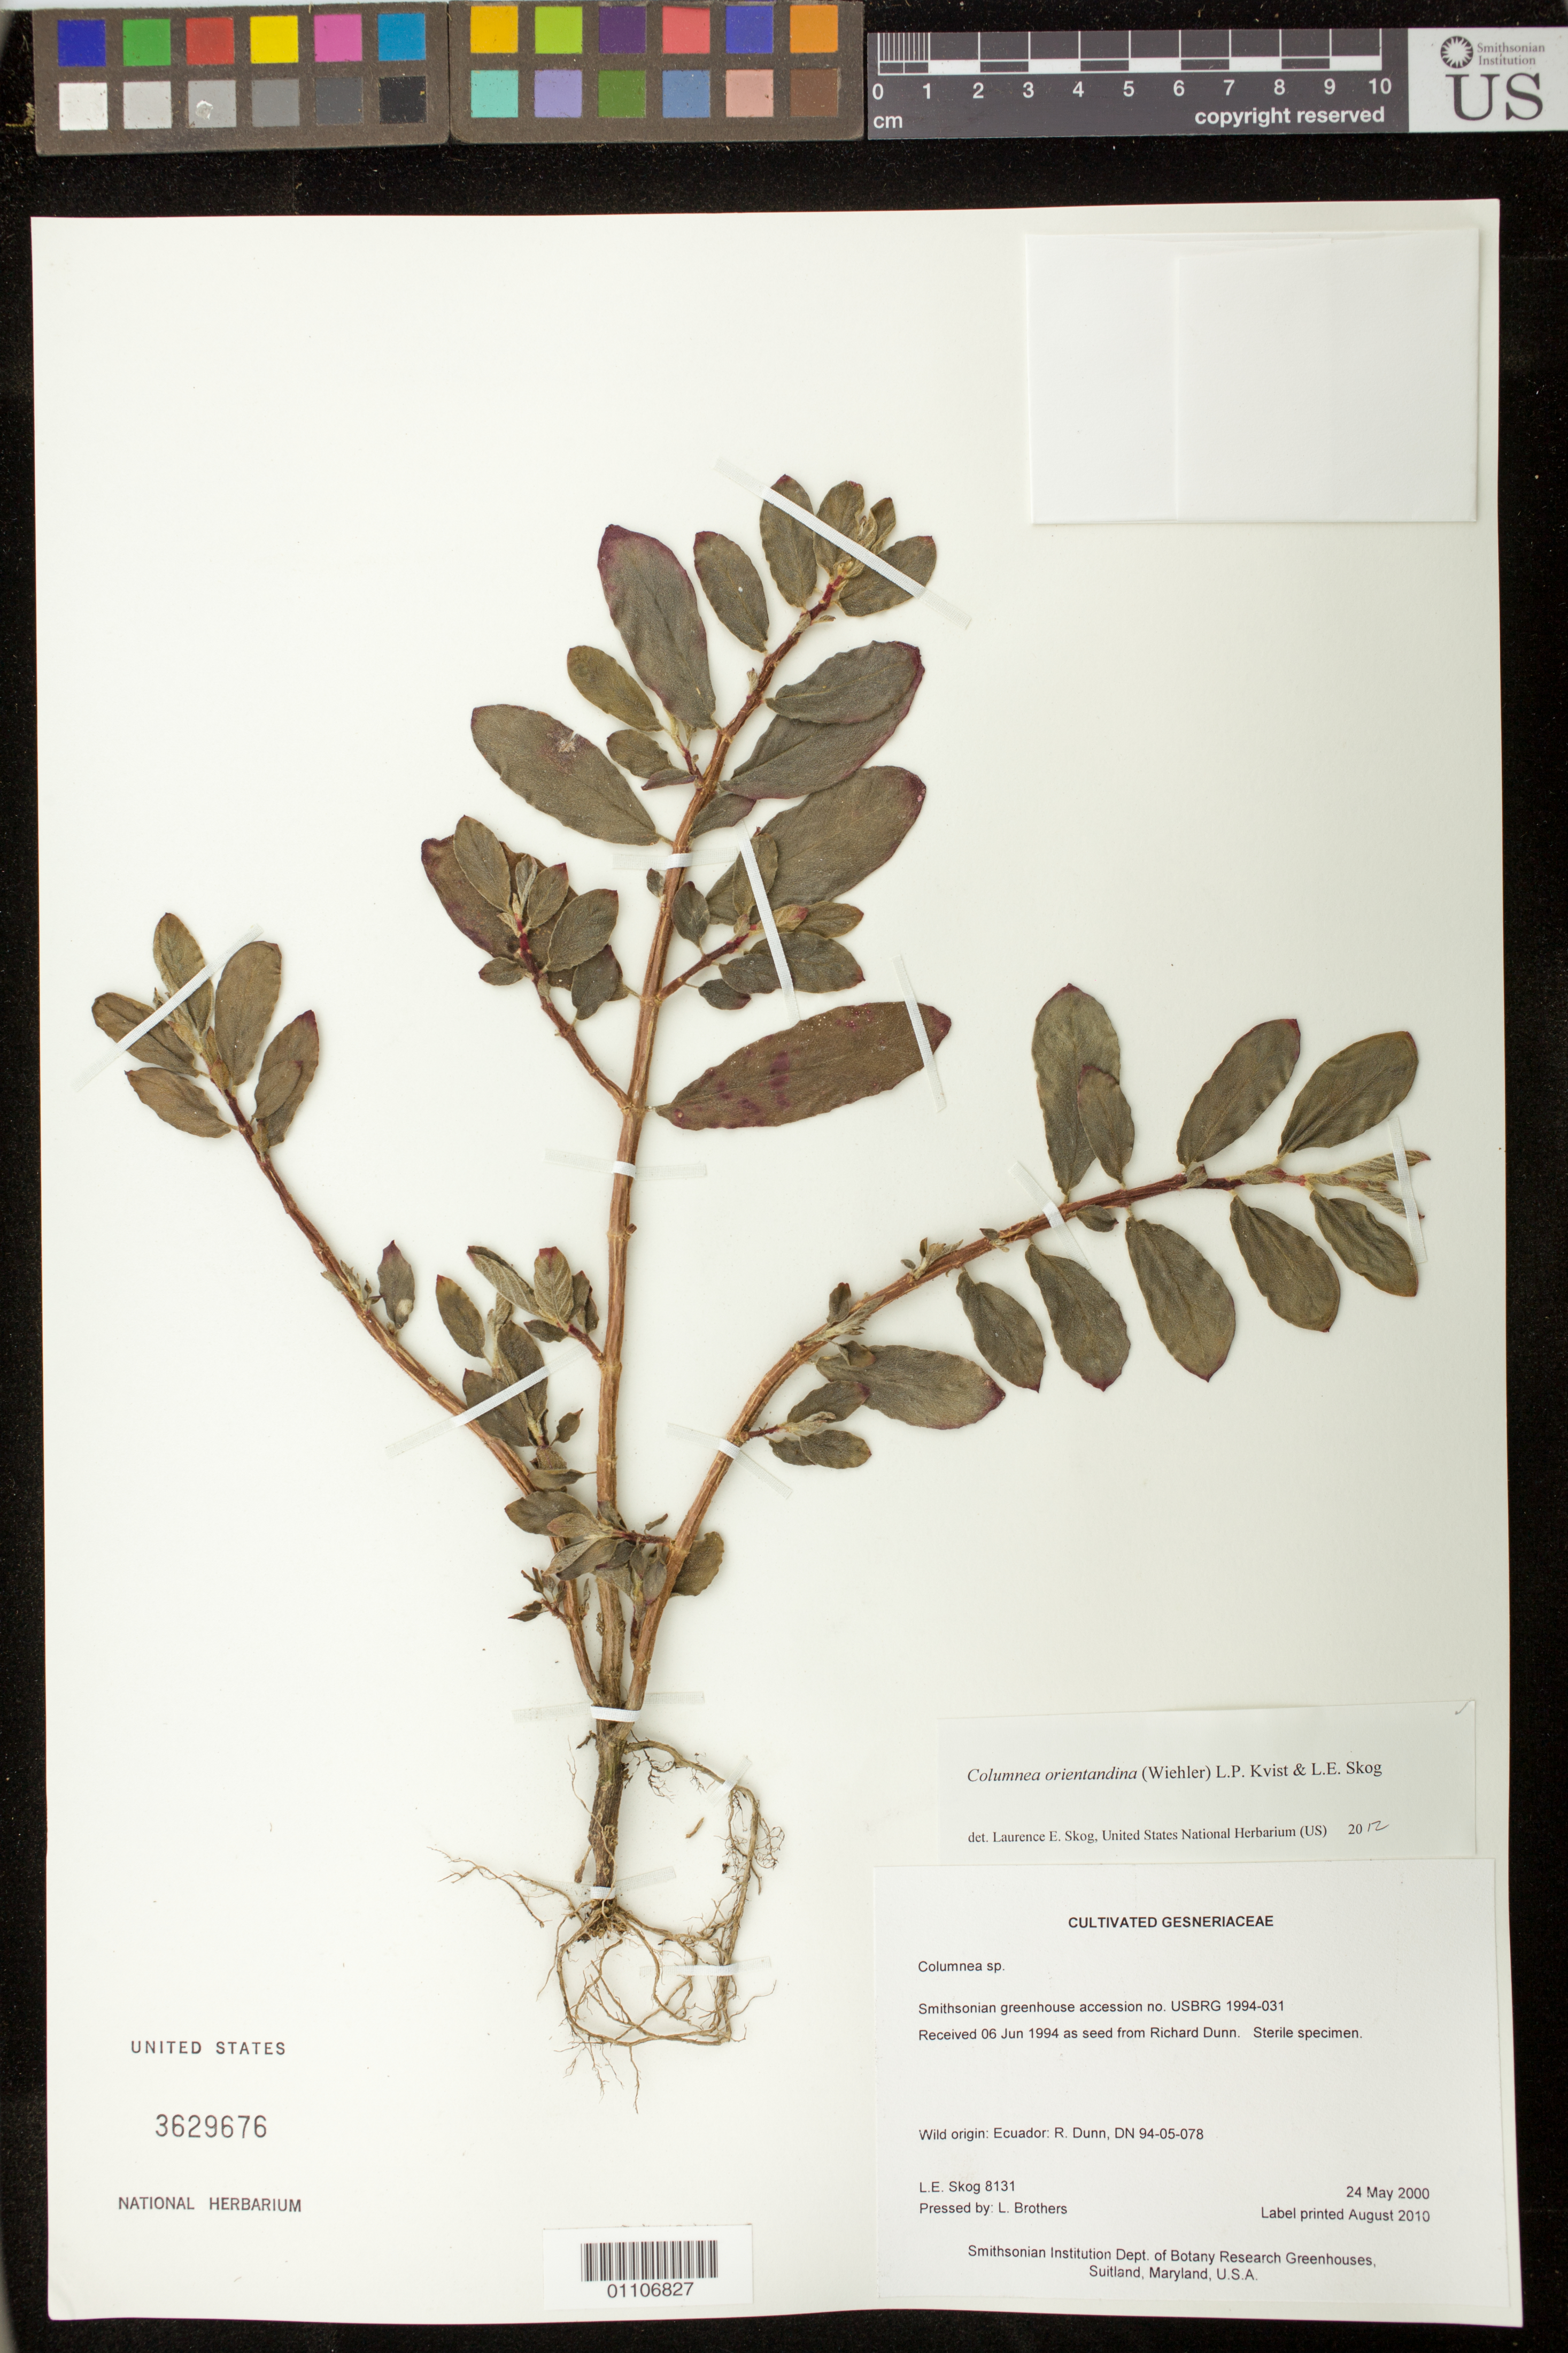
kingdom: Plantae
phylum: Tracheophyta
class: Magnoliopsida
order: Lamiales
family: Gesneriaceae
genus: Columnea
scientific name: Columnea orientandina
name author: (Wiehler) L.P. Kvist & L.E. Skog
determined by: Skog, Laurence E.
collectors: L. E. Skog & L. Brothers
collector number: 8131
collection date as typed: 24 May 2000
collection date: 2000-05-24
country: Ecuador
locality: Smithsonian Institution Dept. of Botany Research Greenhouses, Suitland, Maryland, U.S.A.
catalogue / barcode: US 3629676